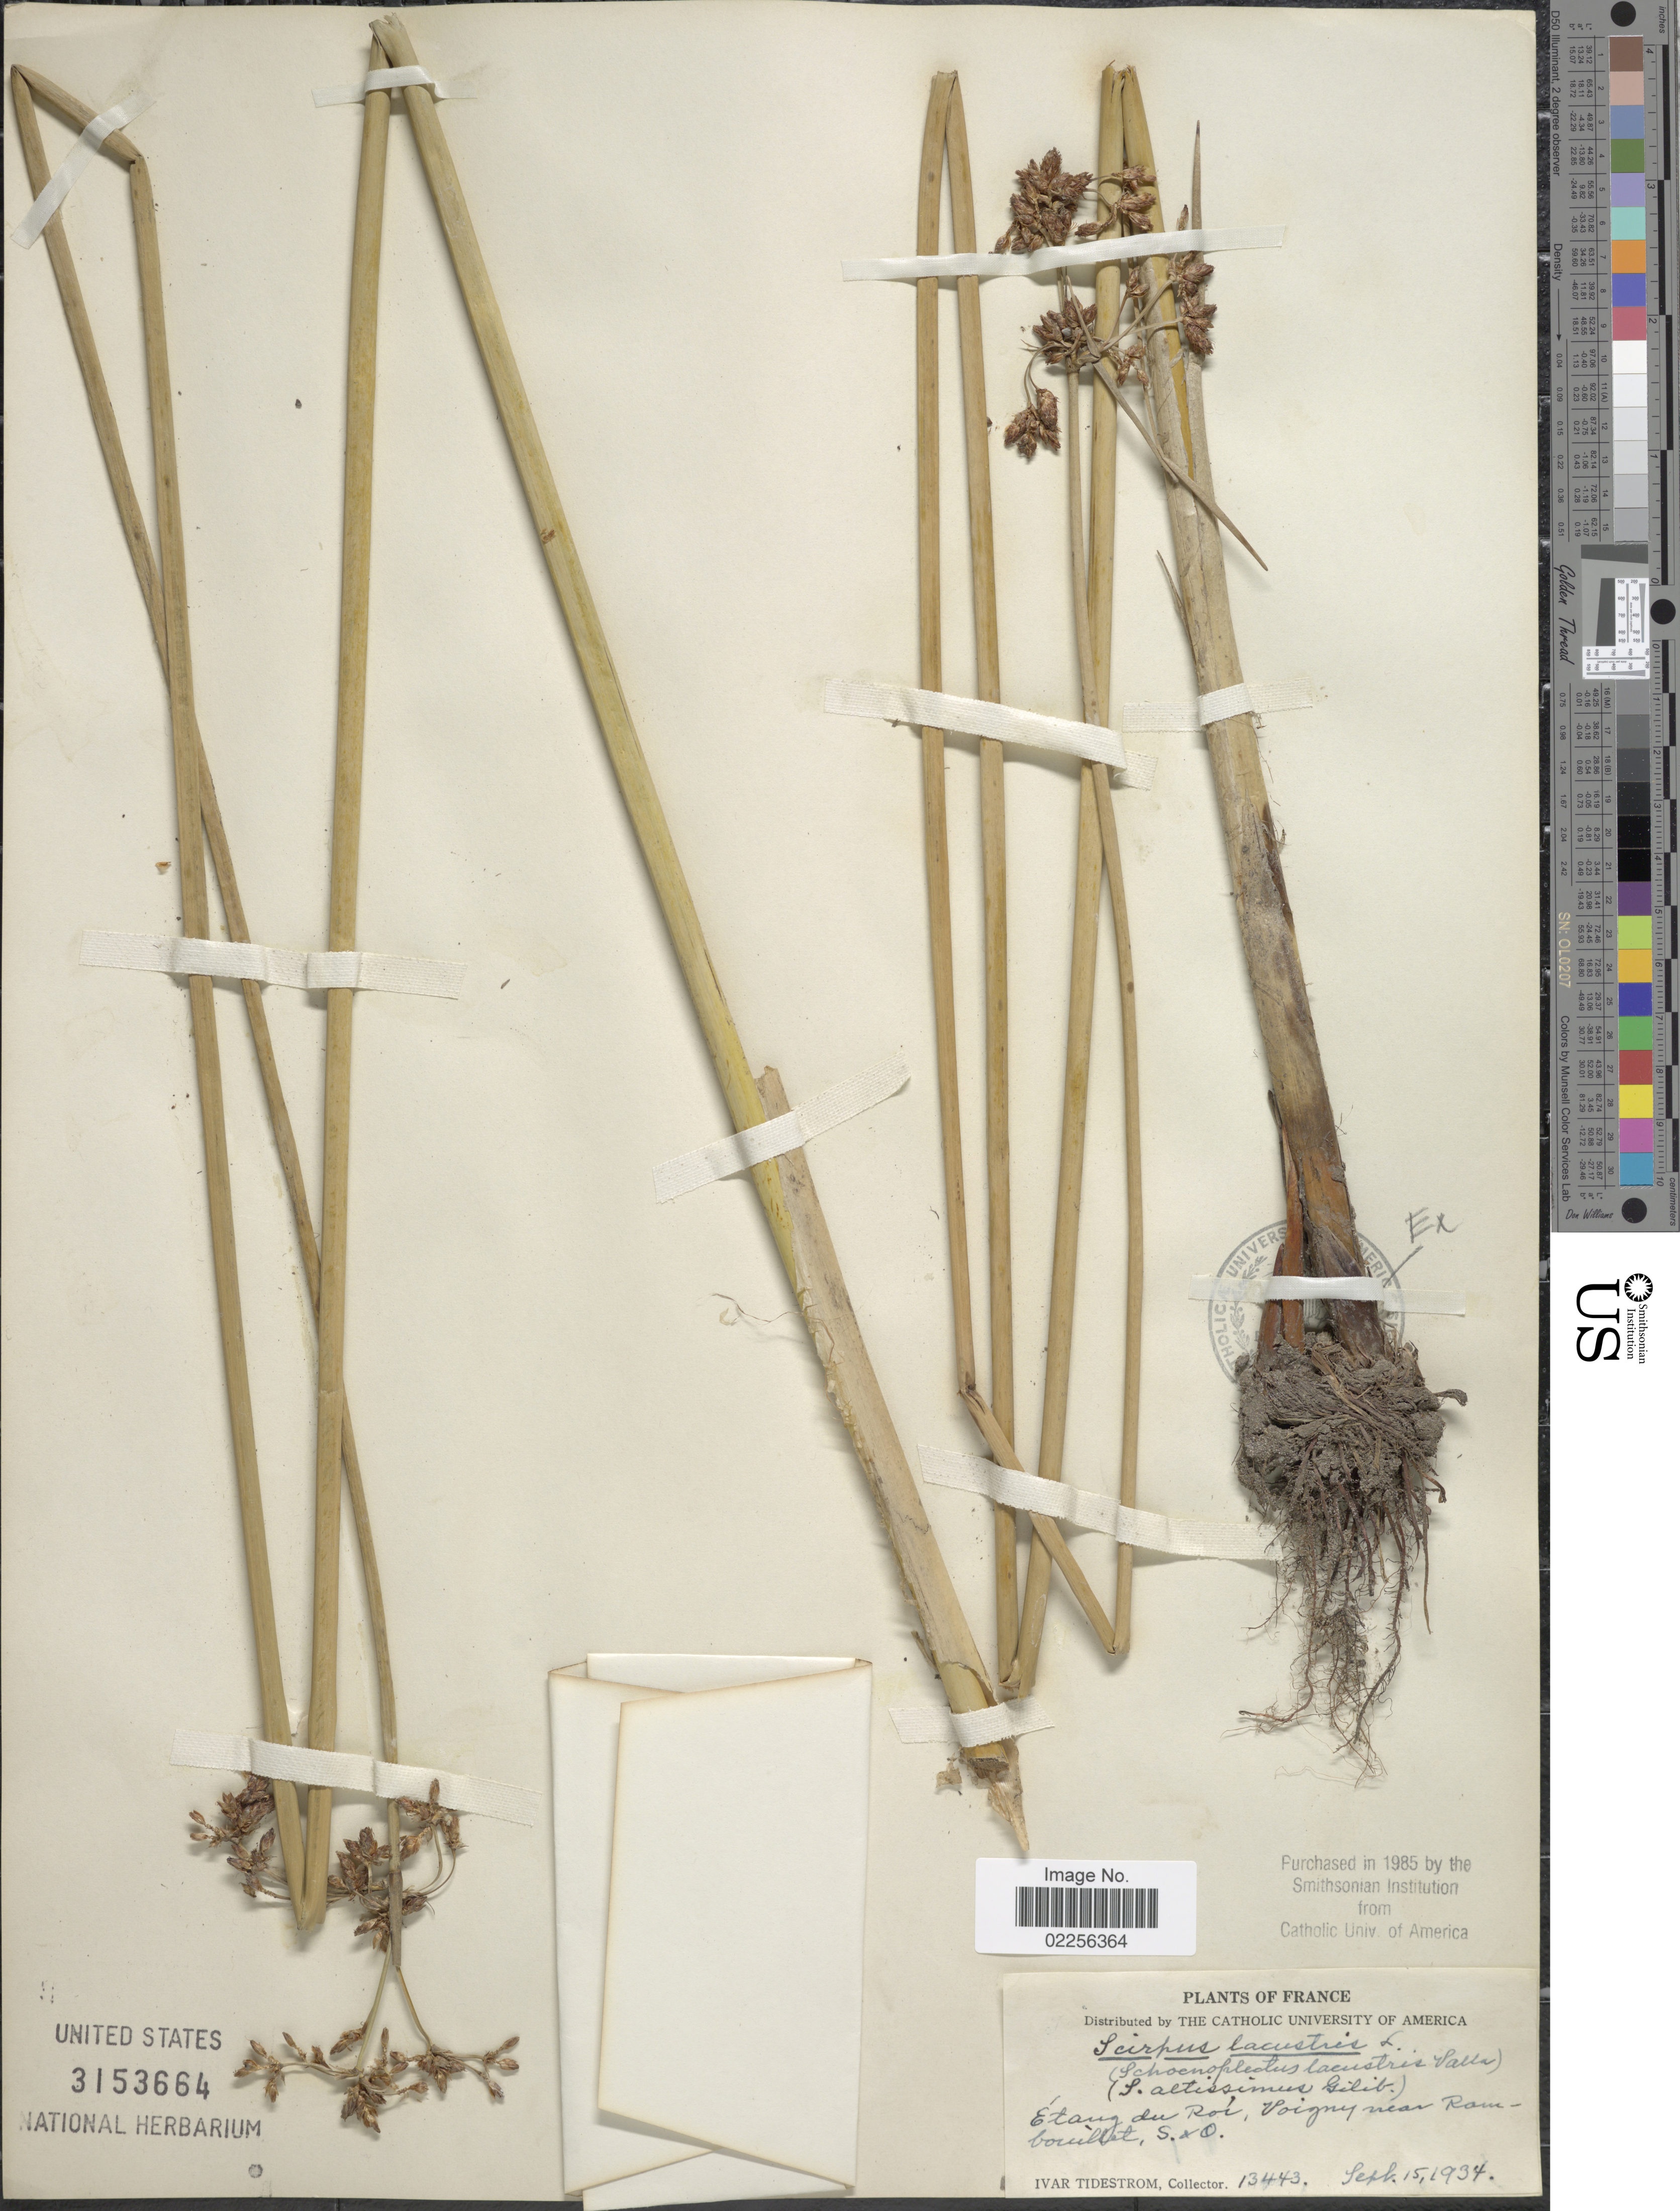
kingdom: Plantae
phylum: Tracheophyta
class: Liliopsida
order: Poales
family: Cyperaceae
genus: Schoenoplectus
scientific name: Schoenoplectus lacustris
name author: (L.) Palla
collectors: I. F. Tidestrom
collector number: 13443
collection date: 1934-09-15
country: France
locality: Étang du Roi, Voigny near Rambouillet, S. & O.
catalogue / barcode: US 3153664